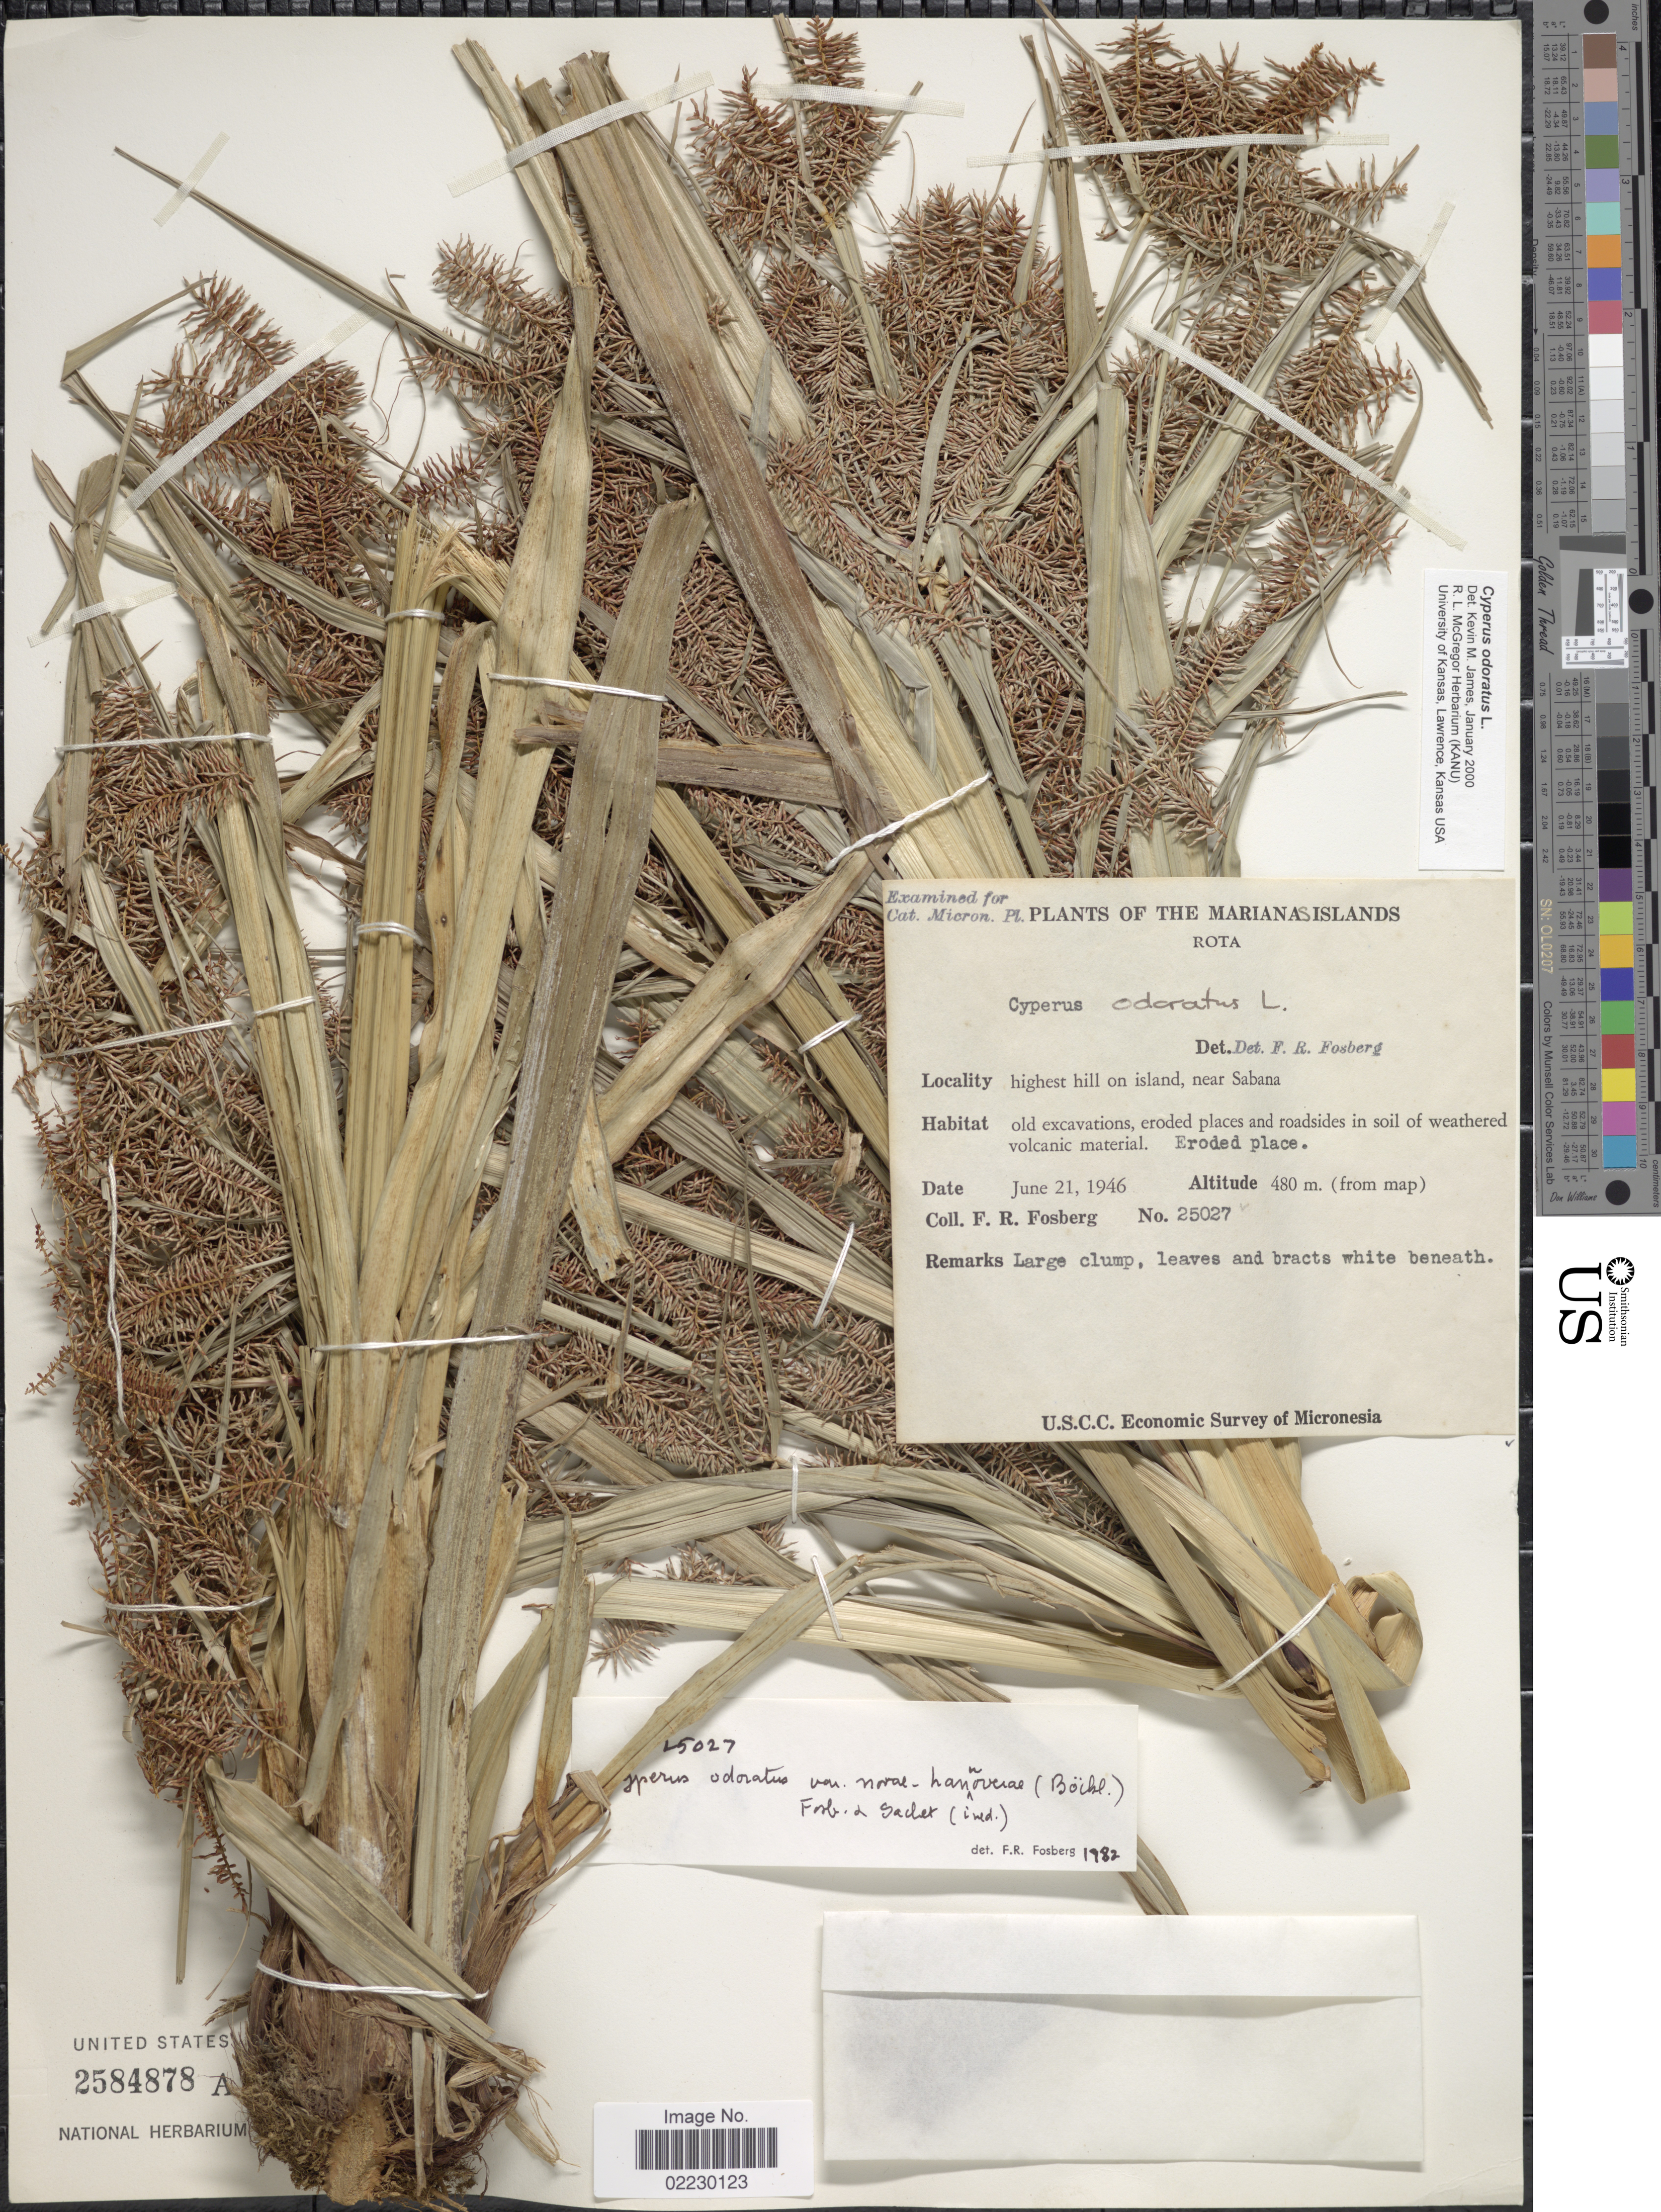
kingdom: Plantae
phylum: Tracheophyta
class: Liliopsida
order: Poales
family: Cyperaceae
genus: Cyperus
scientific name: Cyperus odoratus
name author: L.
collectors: F. R. Fosberg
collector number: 25027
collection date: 1946-06-21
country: Northern Mariana Islands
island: Rota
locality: Rota, highest hill on island, near Sabana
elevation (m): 480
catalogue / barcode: US 2584878A